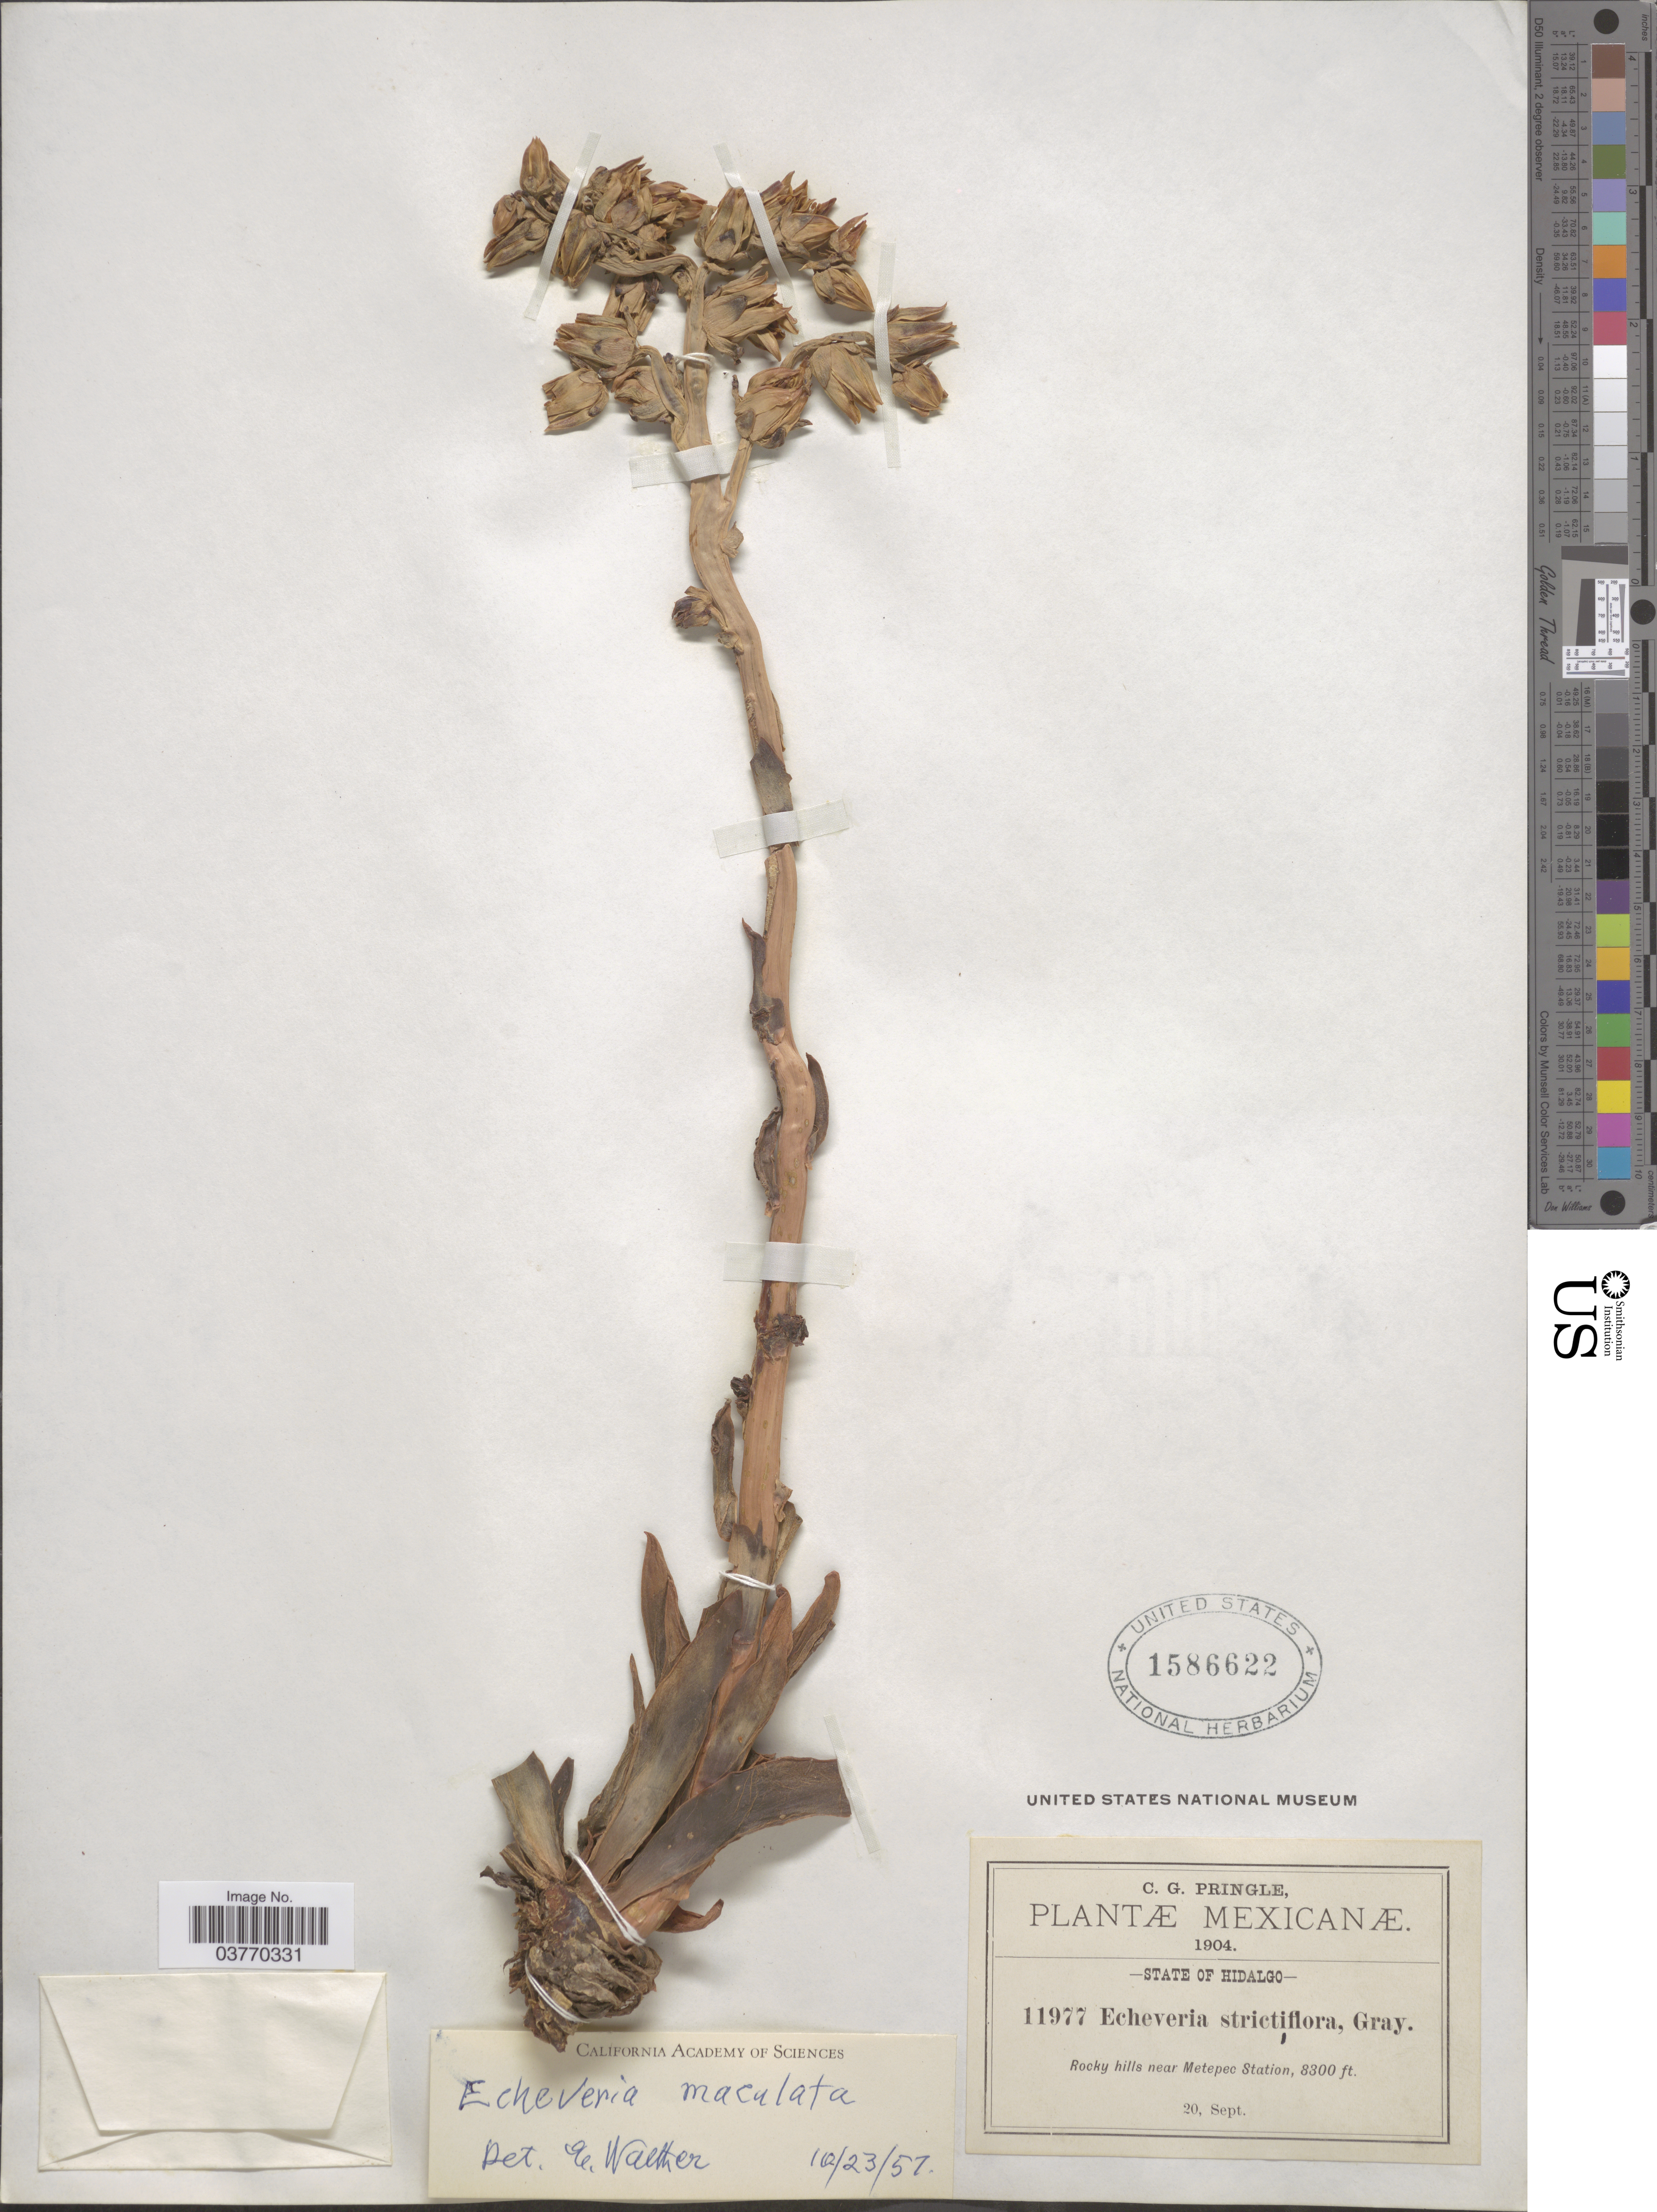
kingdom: Plantae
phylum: Tracheophyta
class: Magnoliopsida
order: Saxifragales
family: Crassulaceae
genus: Echeveria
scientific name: Echeveria maculata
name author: Rose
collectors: C. G. Pringle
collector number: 11977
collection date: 1904-09-20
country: Mexico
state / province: Hidalgo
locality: Rocky hills near Metepec Station.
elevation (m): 2530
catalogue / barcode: US 1586622